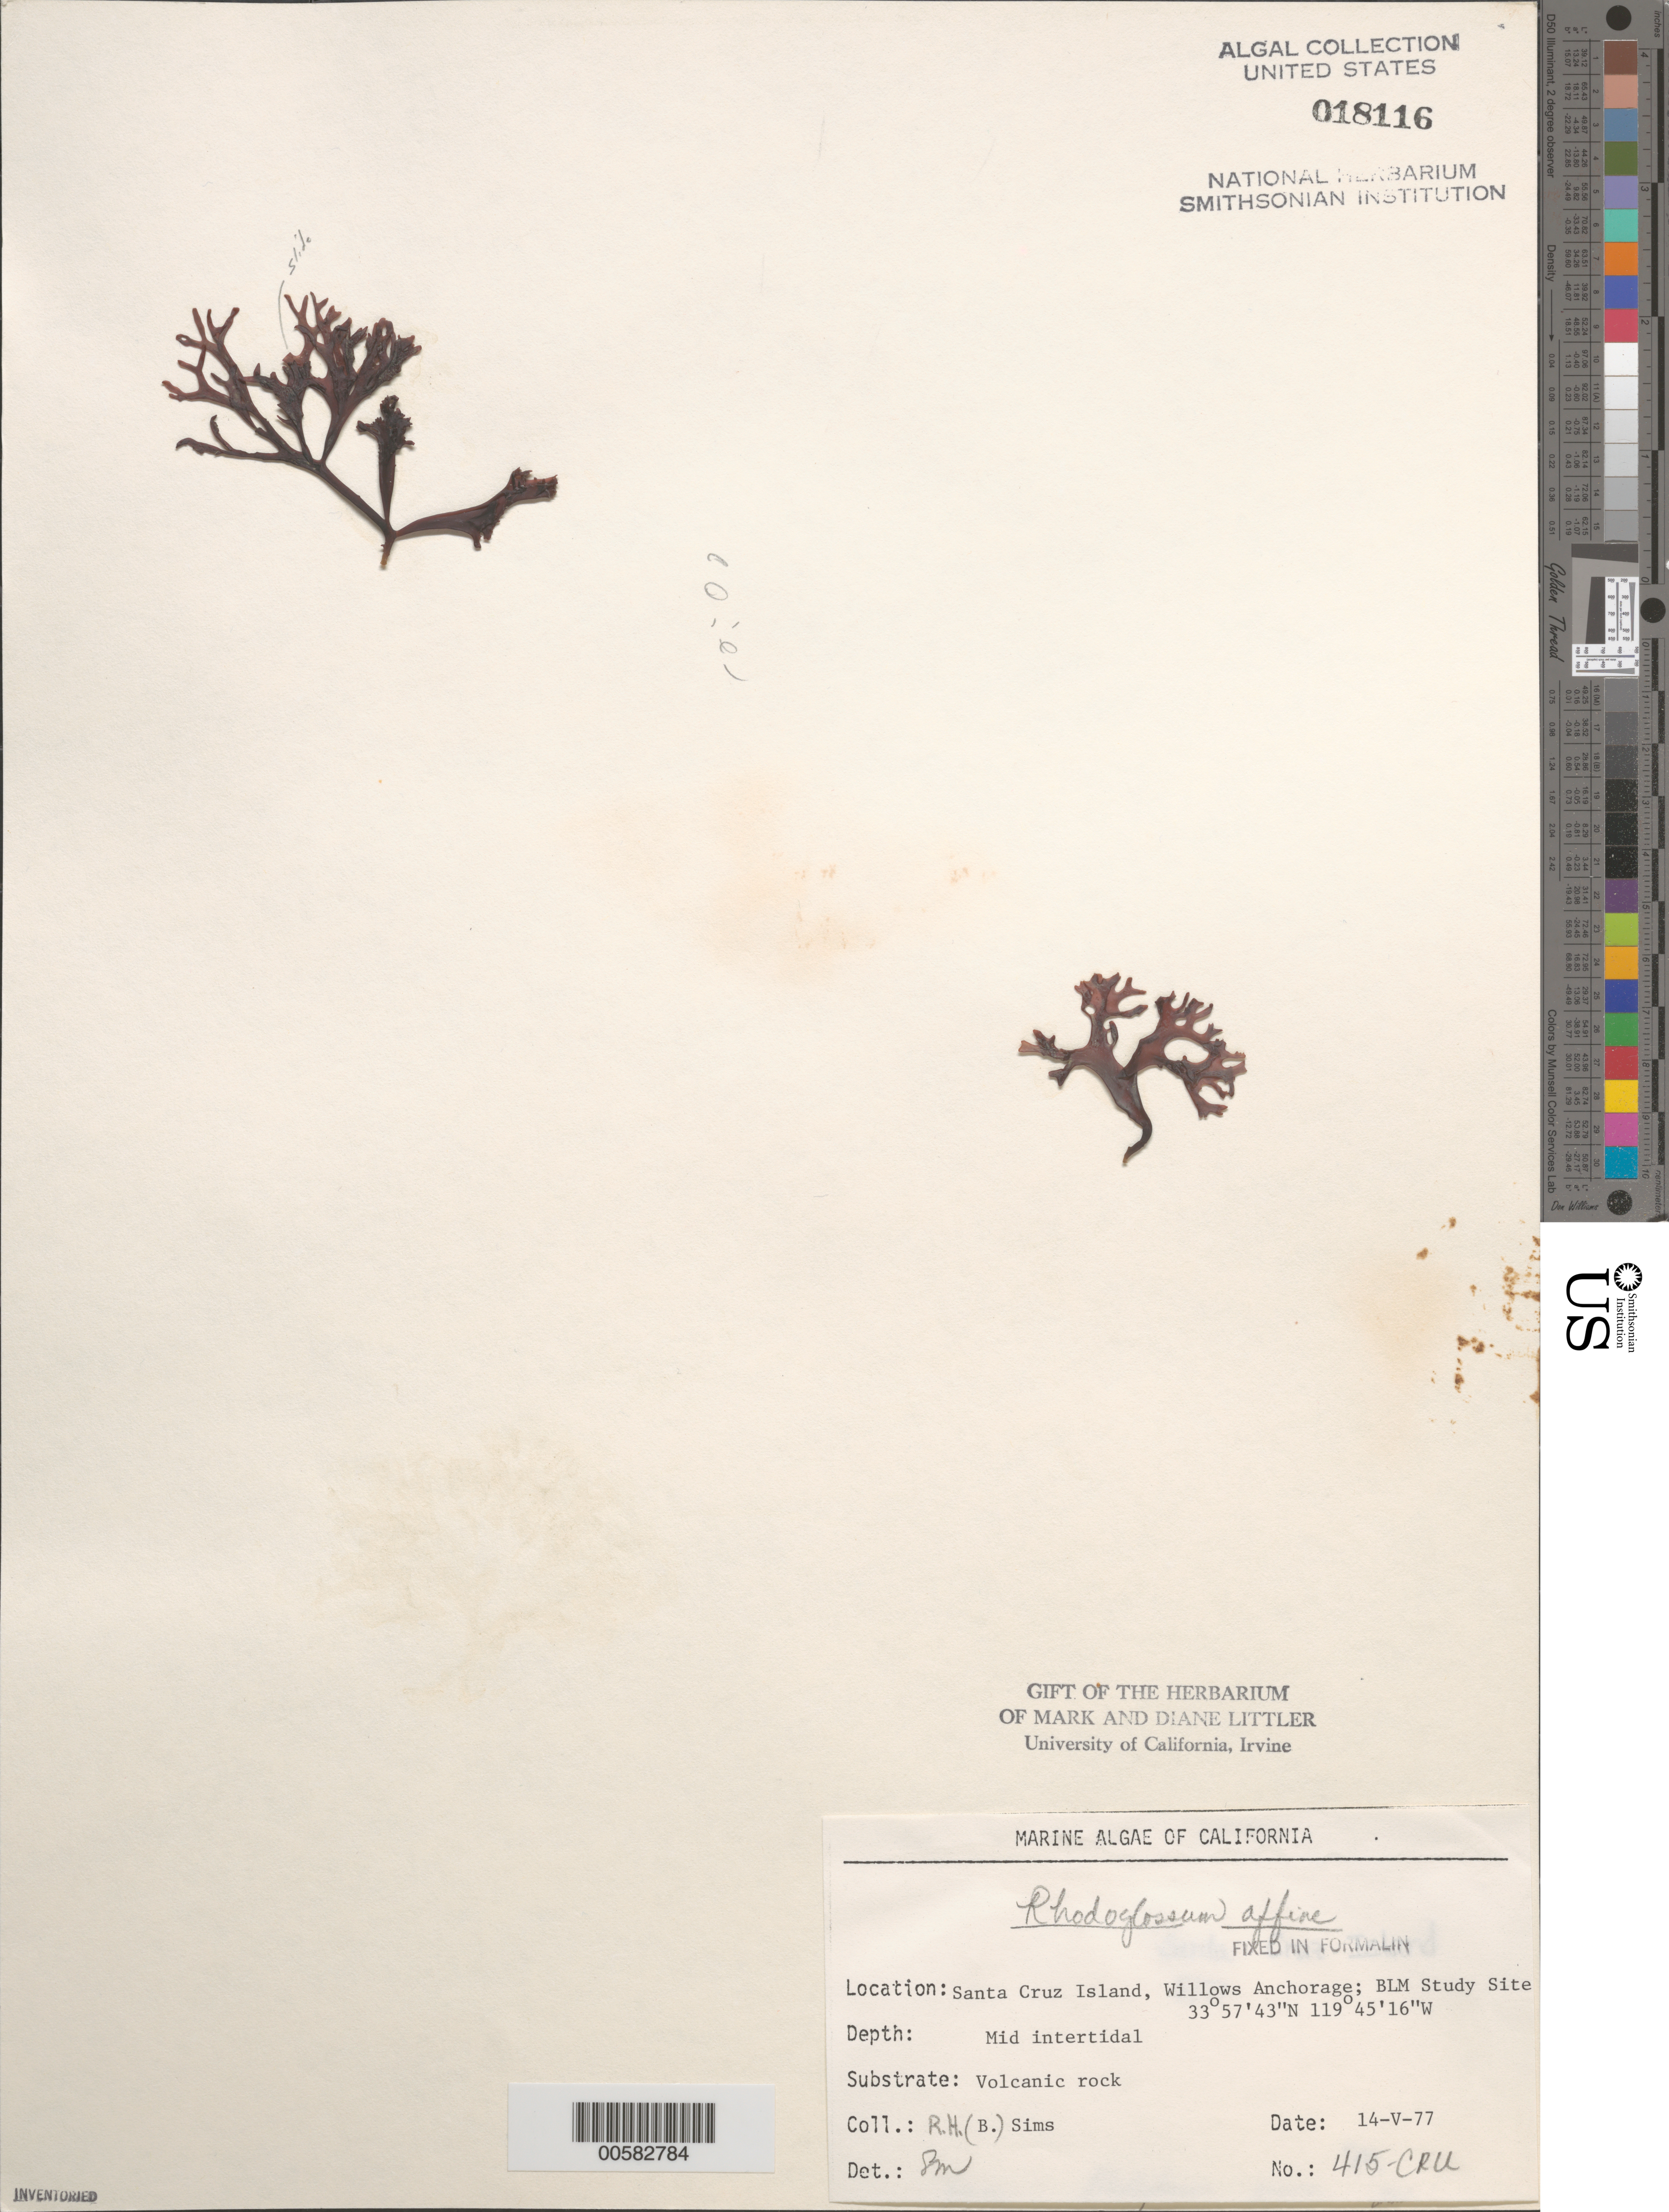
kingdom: Plantae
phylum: Rhodophyta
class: Florideophyceae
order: Gigartinales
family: Gigartinaceae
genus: Mazzaella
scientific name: Mazzaella affinis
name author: (Harvey) Fredericq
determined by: Algae name updating Project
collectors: R. H. Sims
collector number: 415-cru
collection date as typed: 14 May 1977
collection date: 1977-05-14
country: United States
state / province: California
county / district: Santa Barbara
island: Santa Cruz Island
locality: Willows Anchorage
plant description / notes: BLM-SOCALBIGHT Rocky Intertidal Survey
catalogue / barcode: US 18116